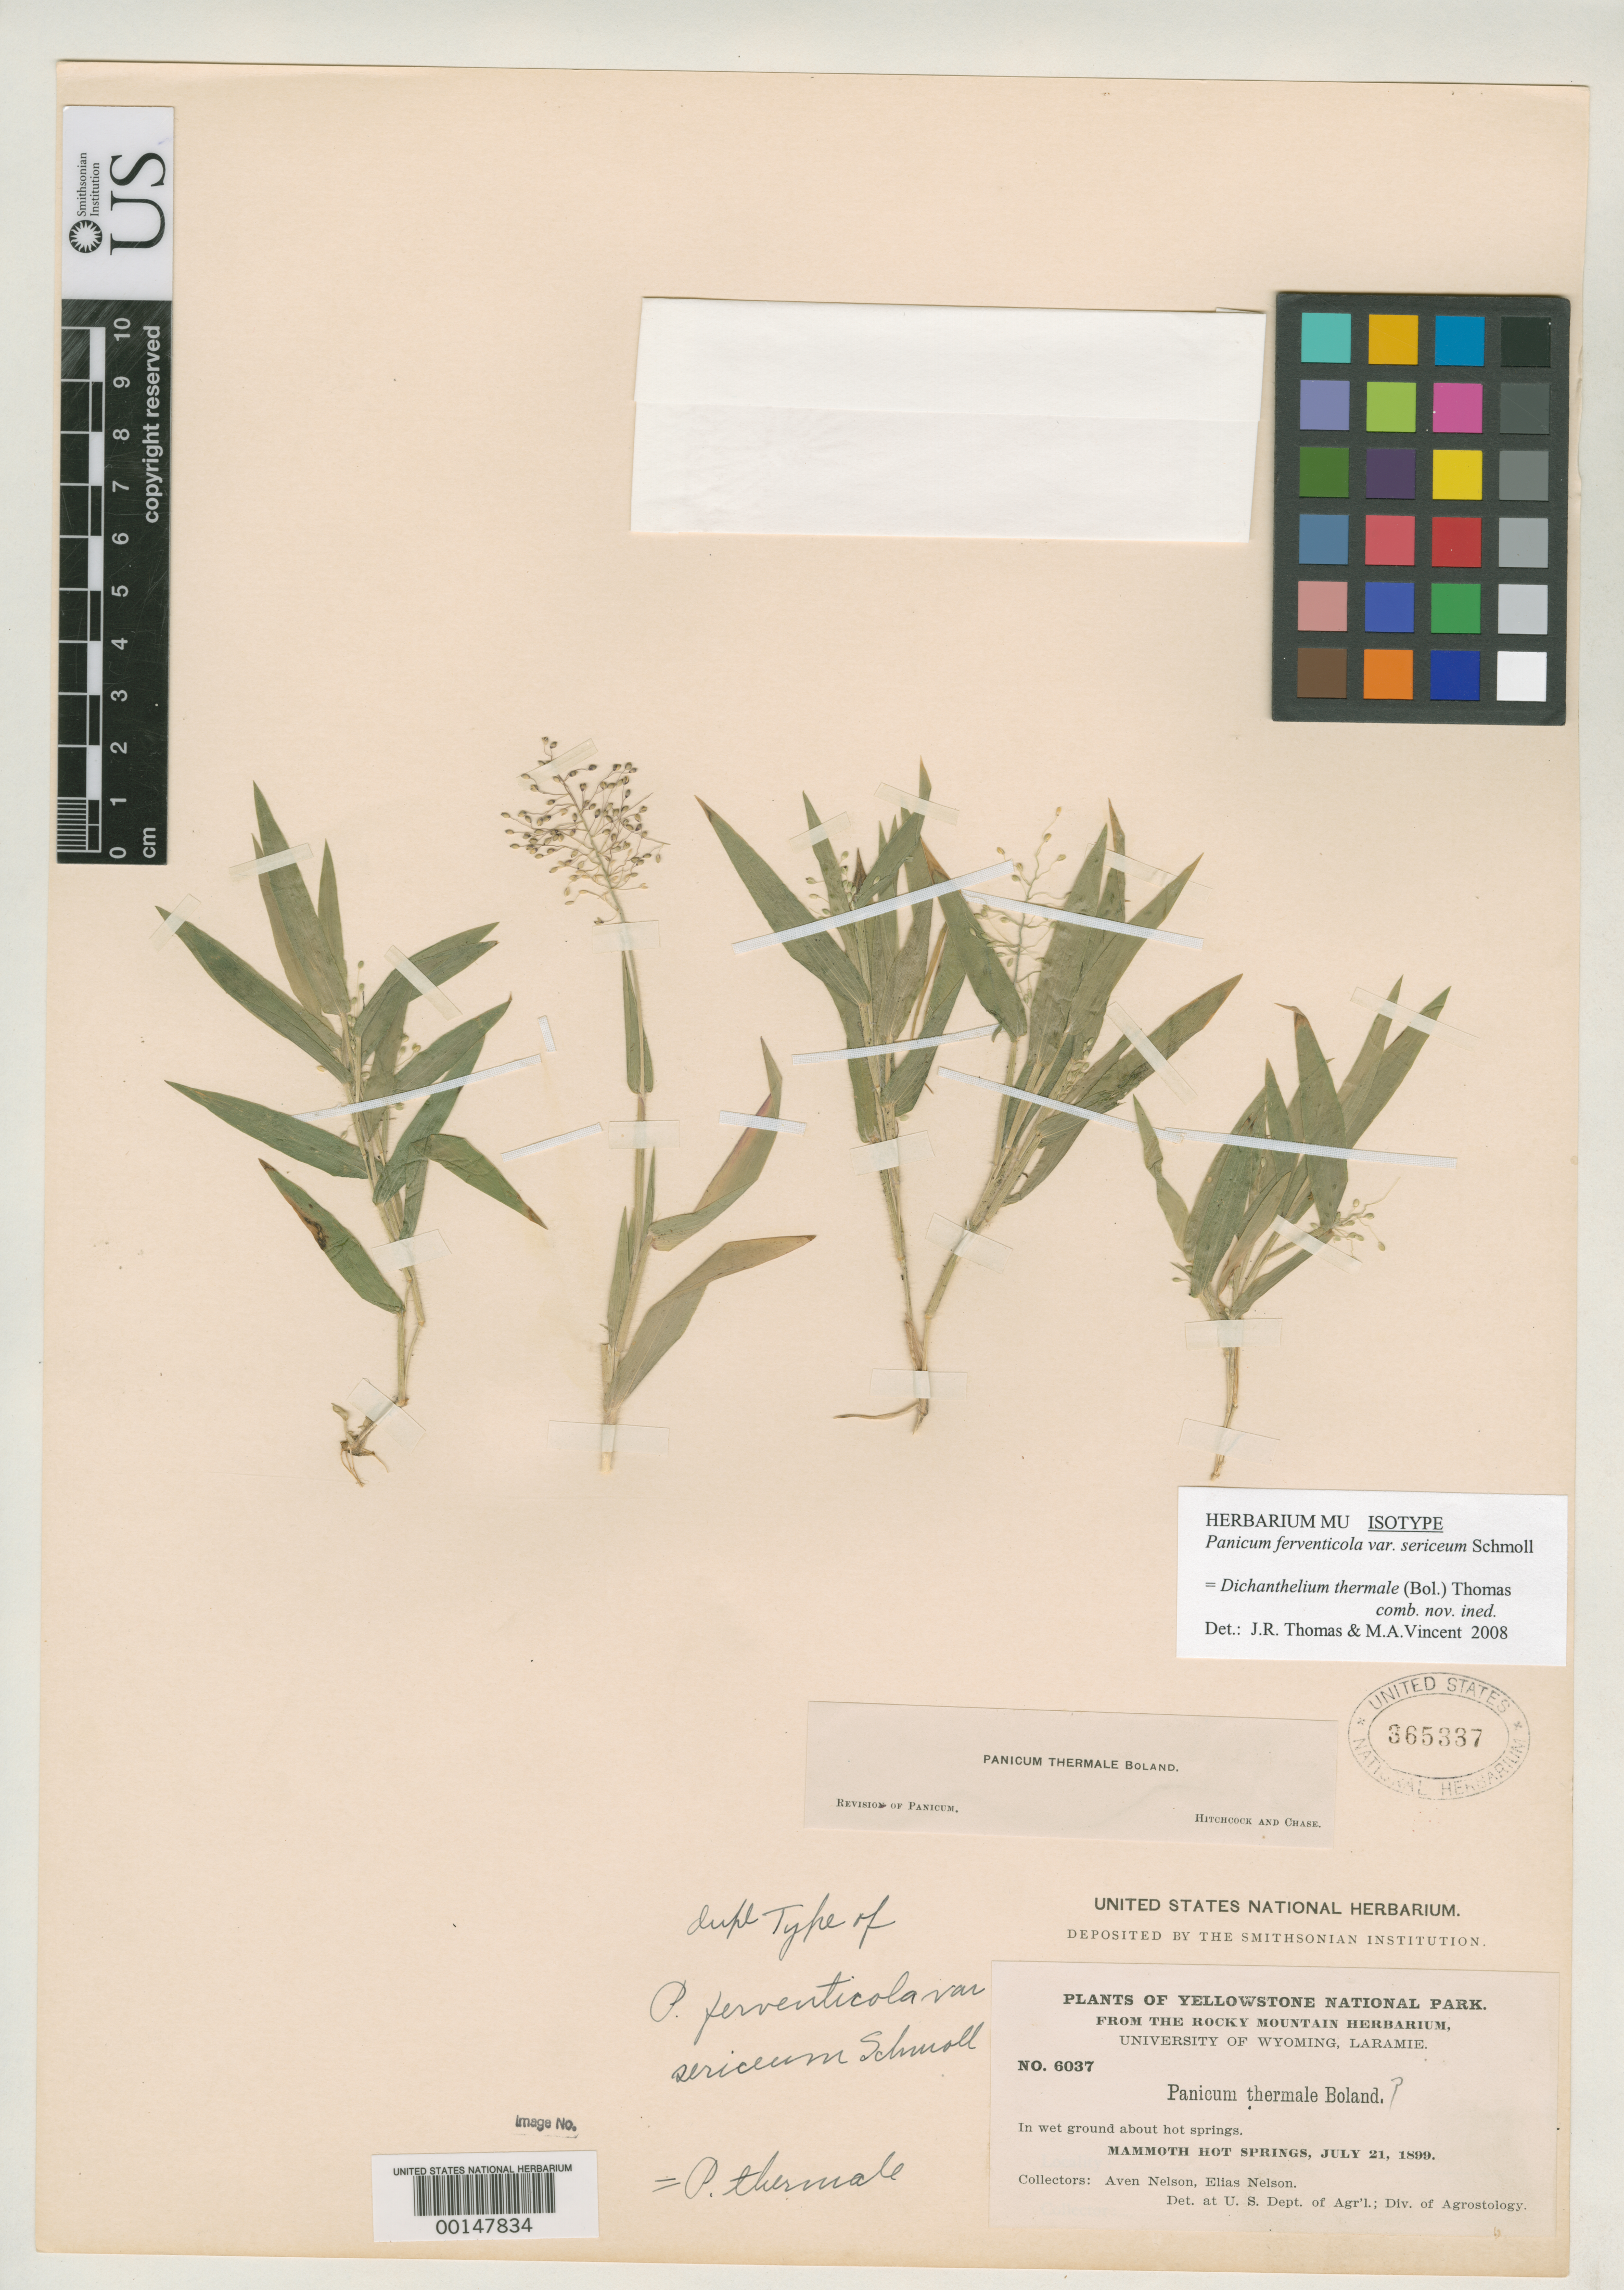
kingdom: Plantae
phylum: Tracheophyta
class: Liliopsida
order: Poales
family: Poaceae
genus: Panicum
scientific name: Panicum ferventicola var. papillosum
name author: Schmoll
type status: Isotype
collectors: A. S. Hitchcock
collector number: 11511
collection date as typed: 31 Jul 1914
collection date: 1914-07-31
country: Canada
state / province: Alberta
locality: Banff.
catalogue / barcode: US 365337-2